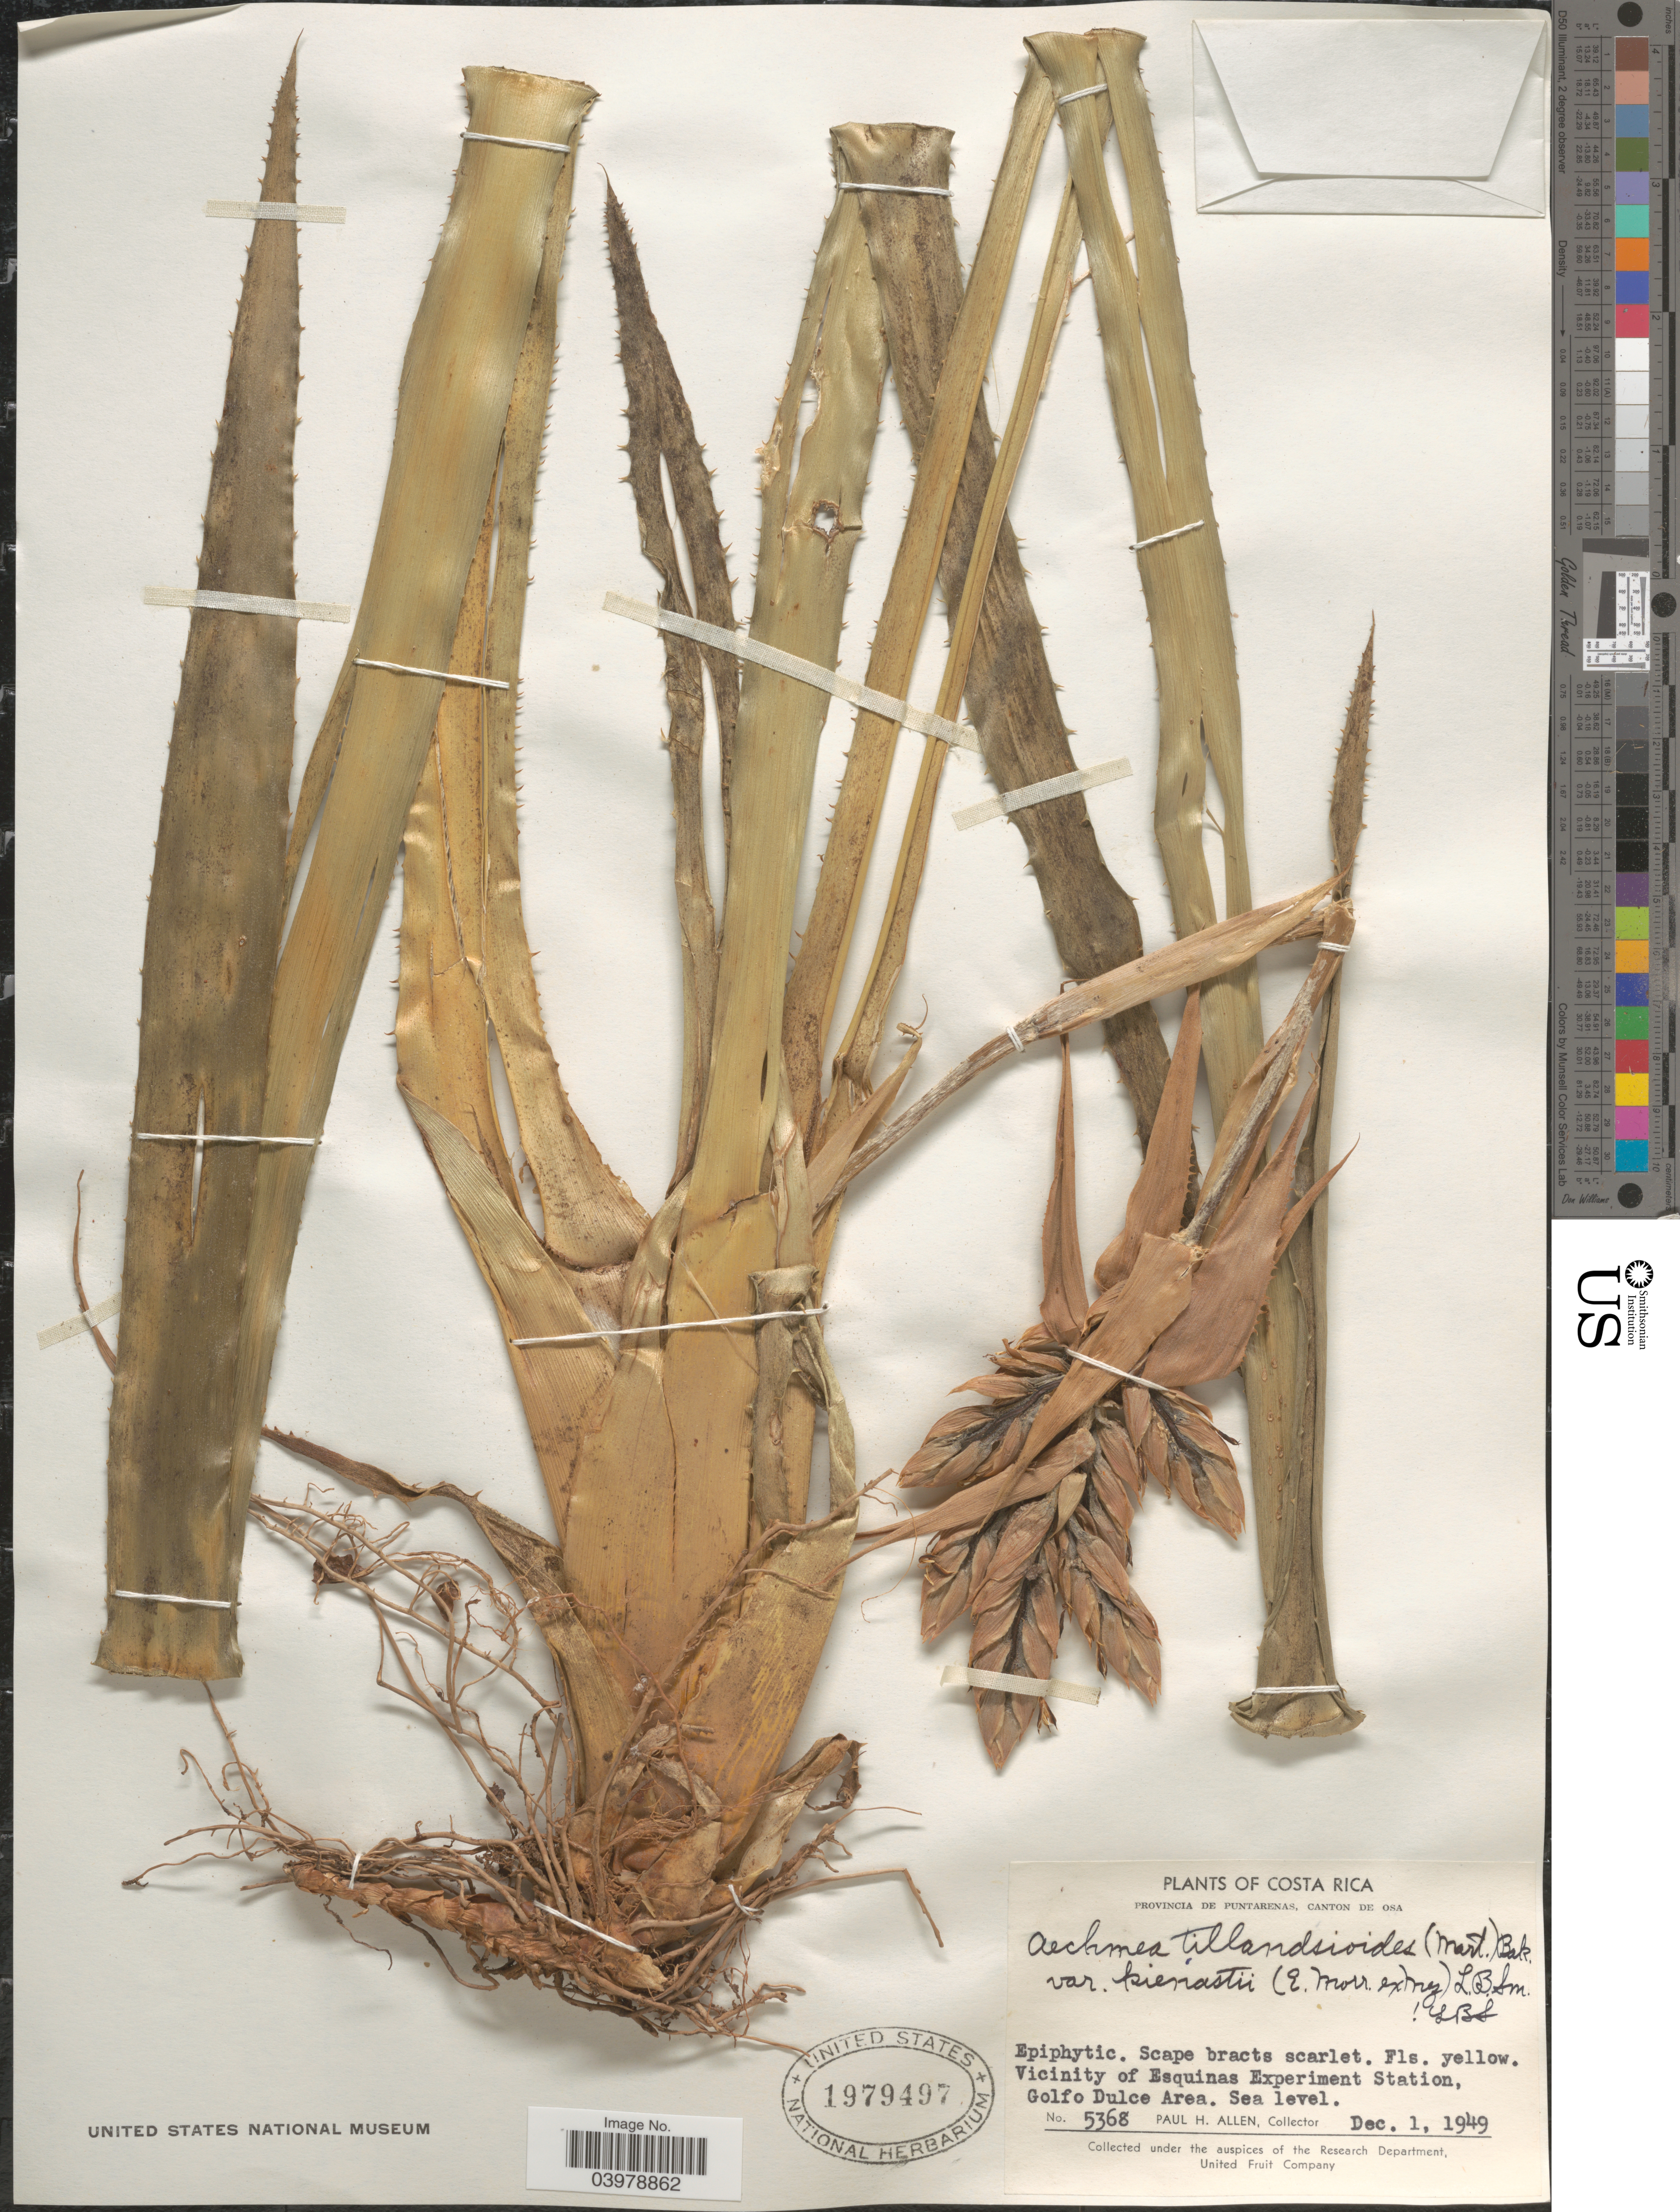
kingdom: Plantae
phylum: Tracheophyta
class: Liliopsida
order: Poales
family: Bromeliaceae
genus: Aechmea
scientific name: Aechmea tillandsioides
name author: (Mart. ex Schult. & Schult. f.) Baker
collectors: P. H. Allen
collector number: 5368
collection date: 1949-12-01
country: Costa Rica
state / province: Puntarenas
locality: Canton de Osa. Vicinity of Esquinas Experiment Station. Golfo Dulce Area.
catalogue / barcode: US 1979497